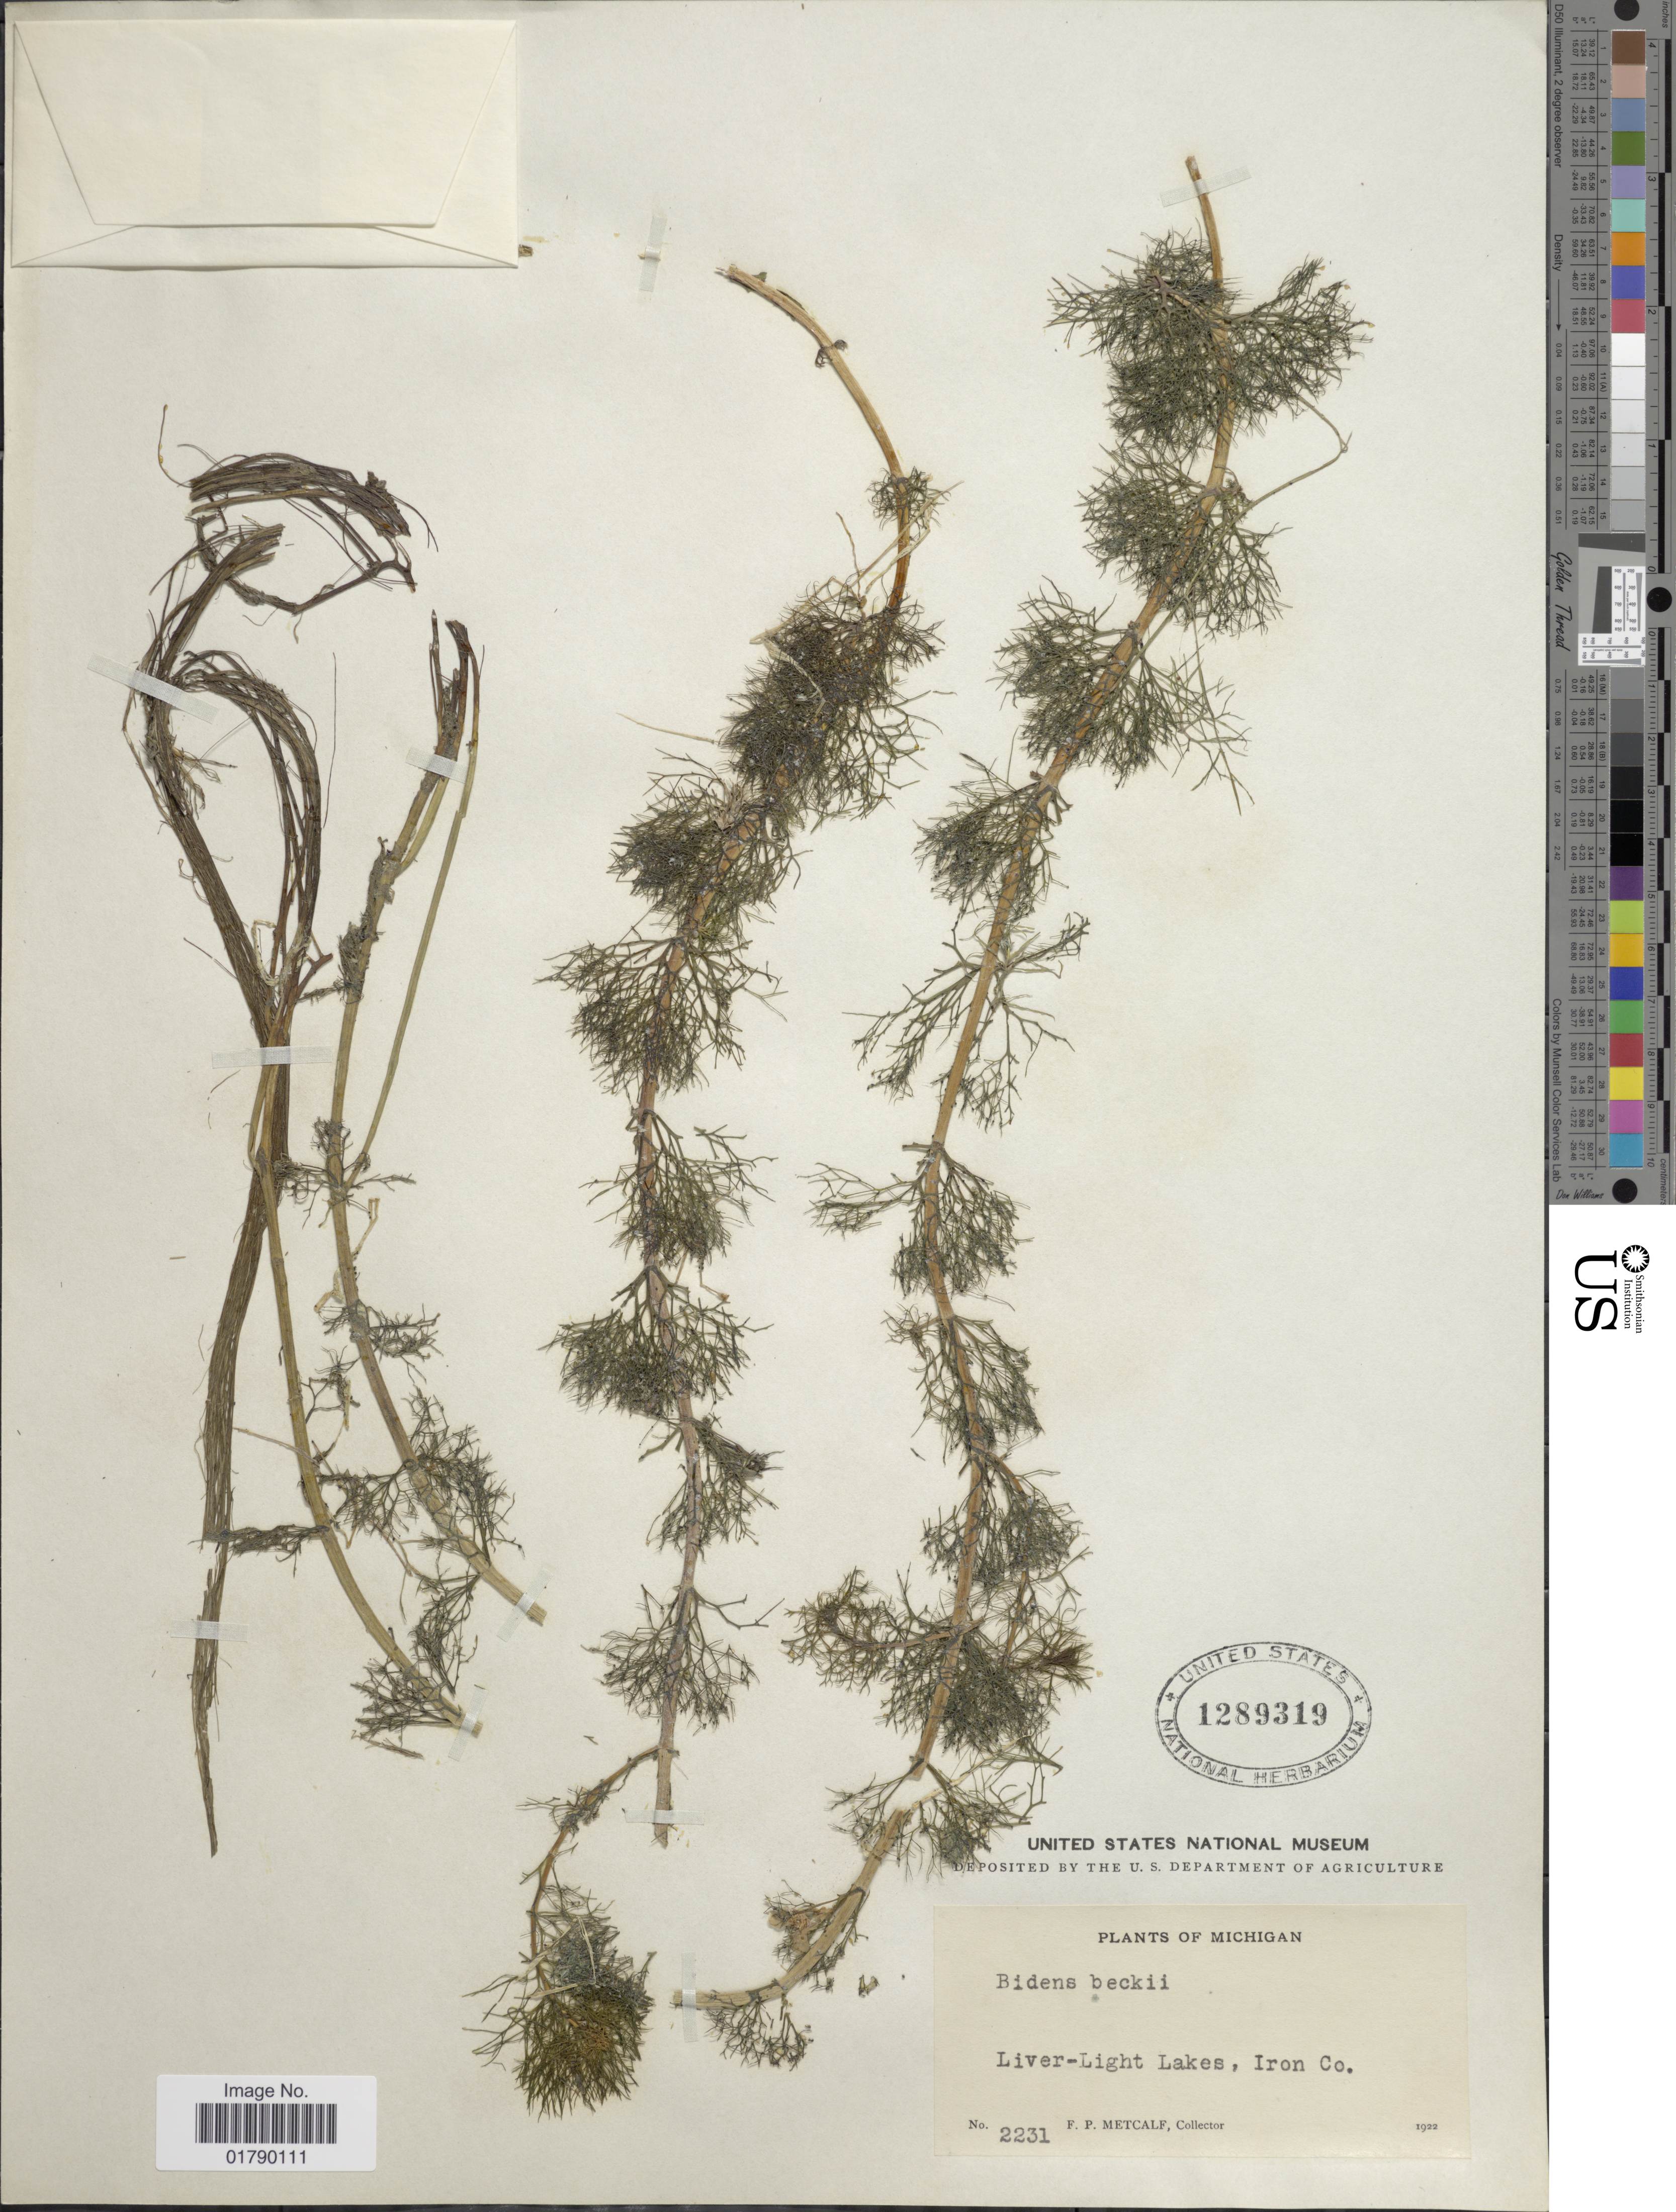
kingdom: Plantae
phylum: Tracheophyta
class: Magnoliopsida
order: Asterales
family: Asteraceae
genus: Megalodonta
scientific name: Megalodonta sp.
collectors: F. Metcalf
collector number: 2231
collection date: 1922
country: United States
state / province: Michigan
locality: Liver-Light Lakes, Iron Co.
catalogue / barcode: US 1289319